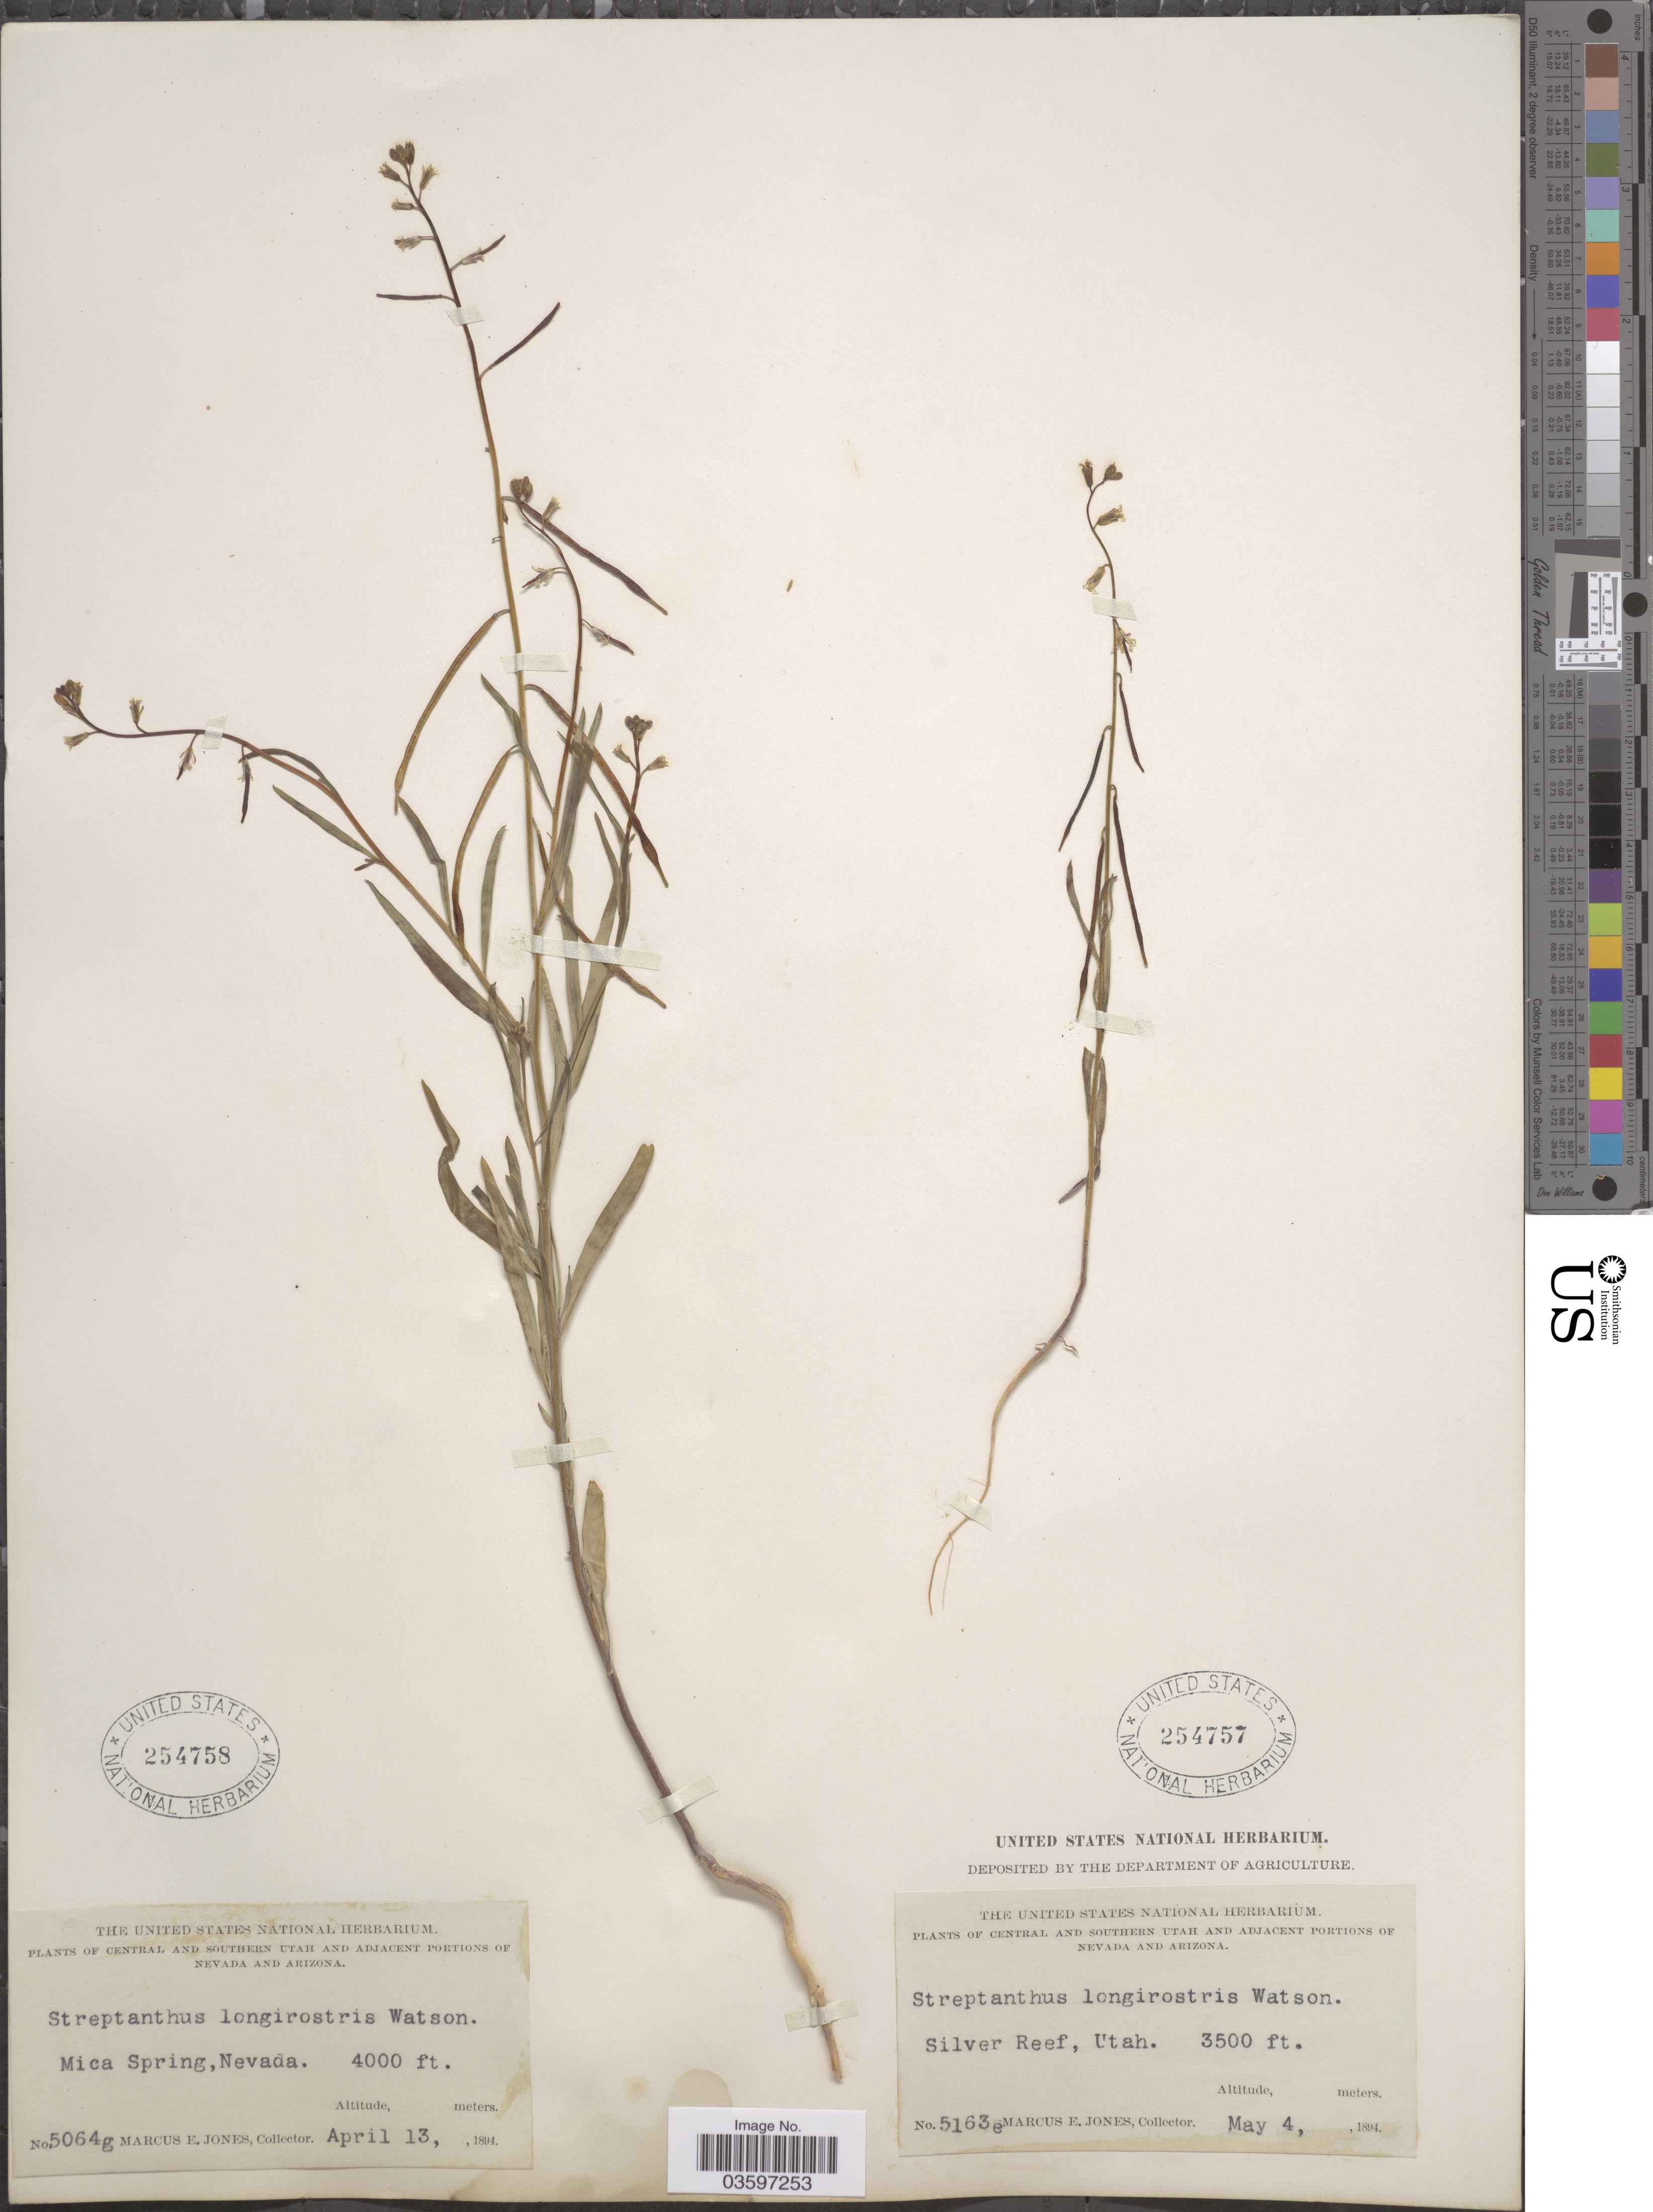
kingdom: Plantae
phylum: Tracheophyta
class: Magnoliopsida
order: Brassicales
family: Brassicaceae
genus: Streptanthella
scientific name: Streptanthella longirostris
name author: (S. Watson) Rydb.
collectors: M. E. Jones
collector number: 5064g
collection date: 1894-04-13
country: United States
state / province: Nevada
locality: Mica Spring.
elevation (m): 1219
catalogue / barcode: US 254758